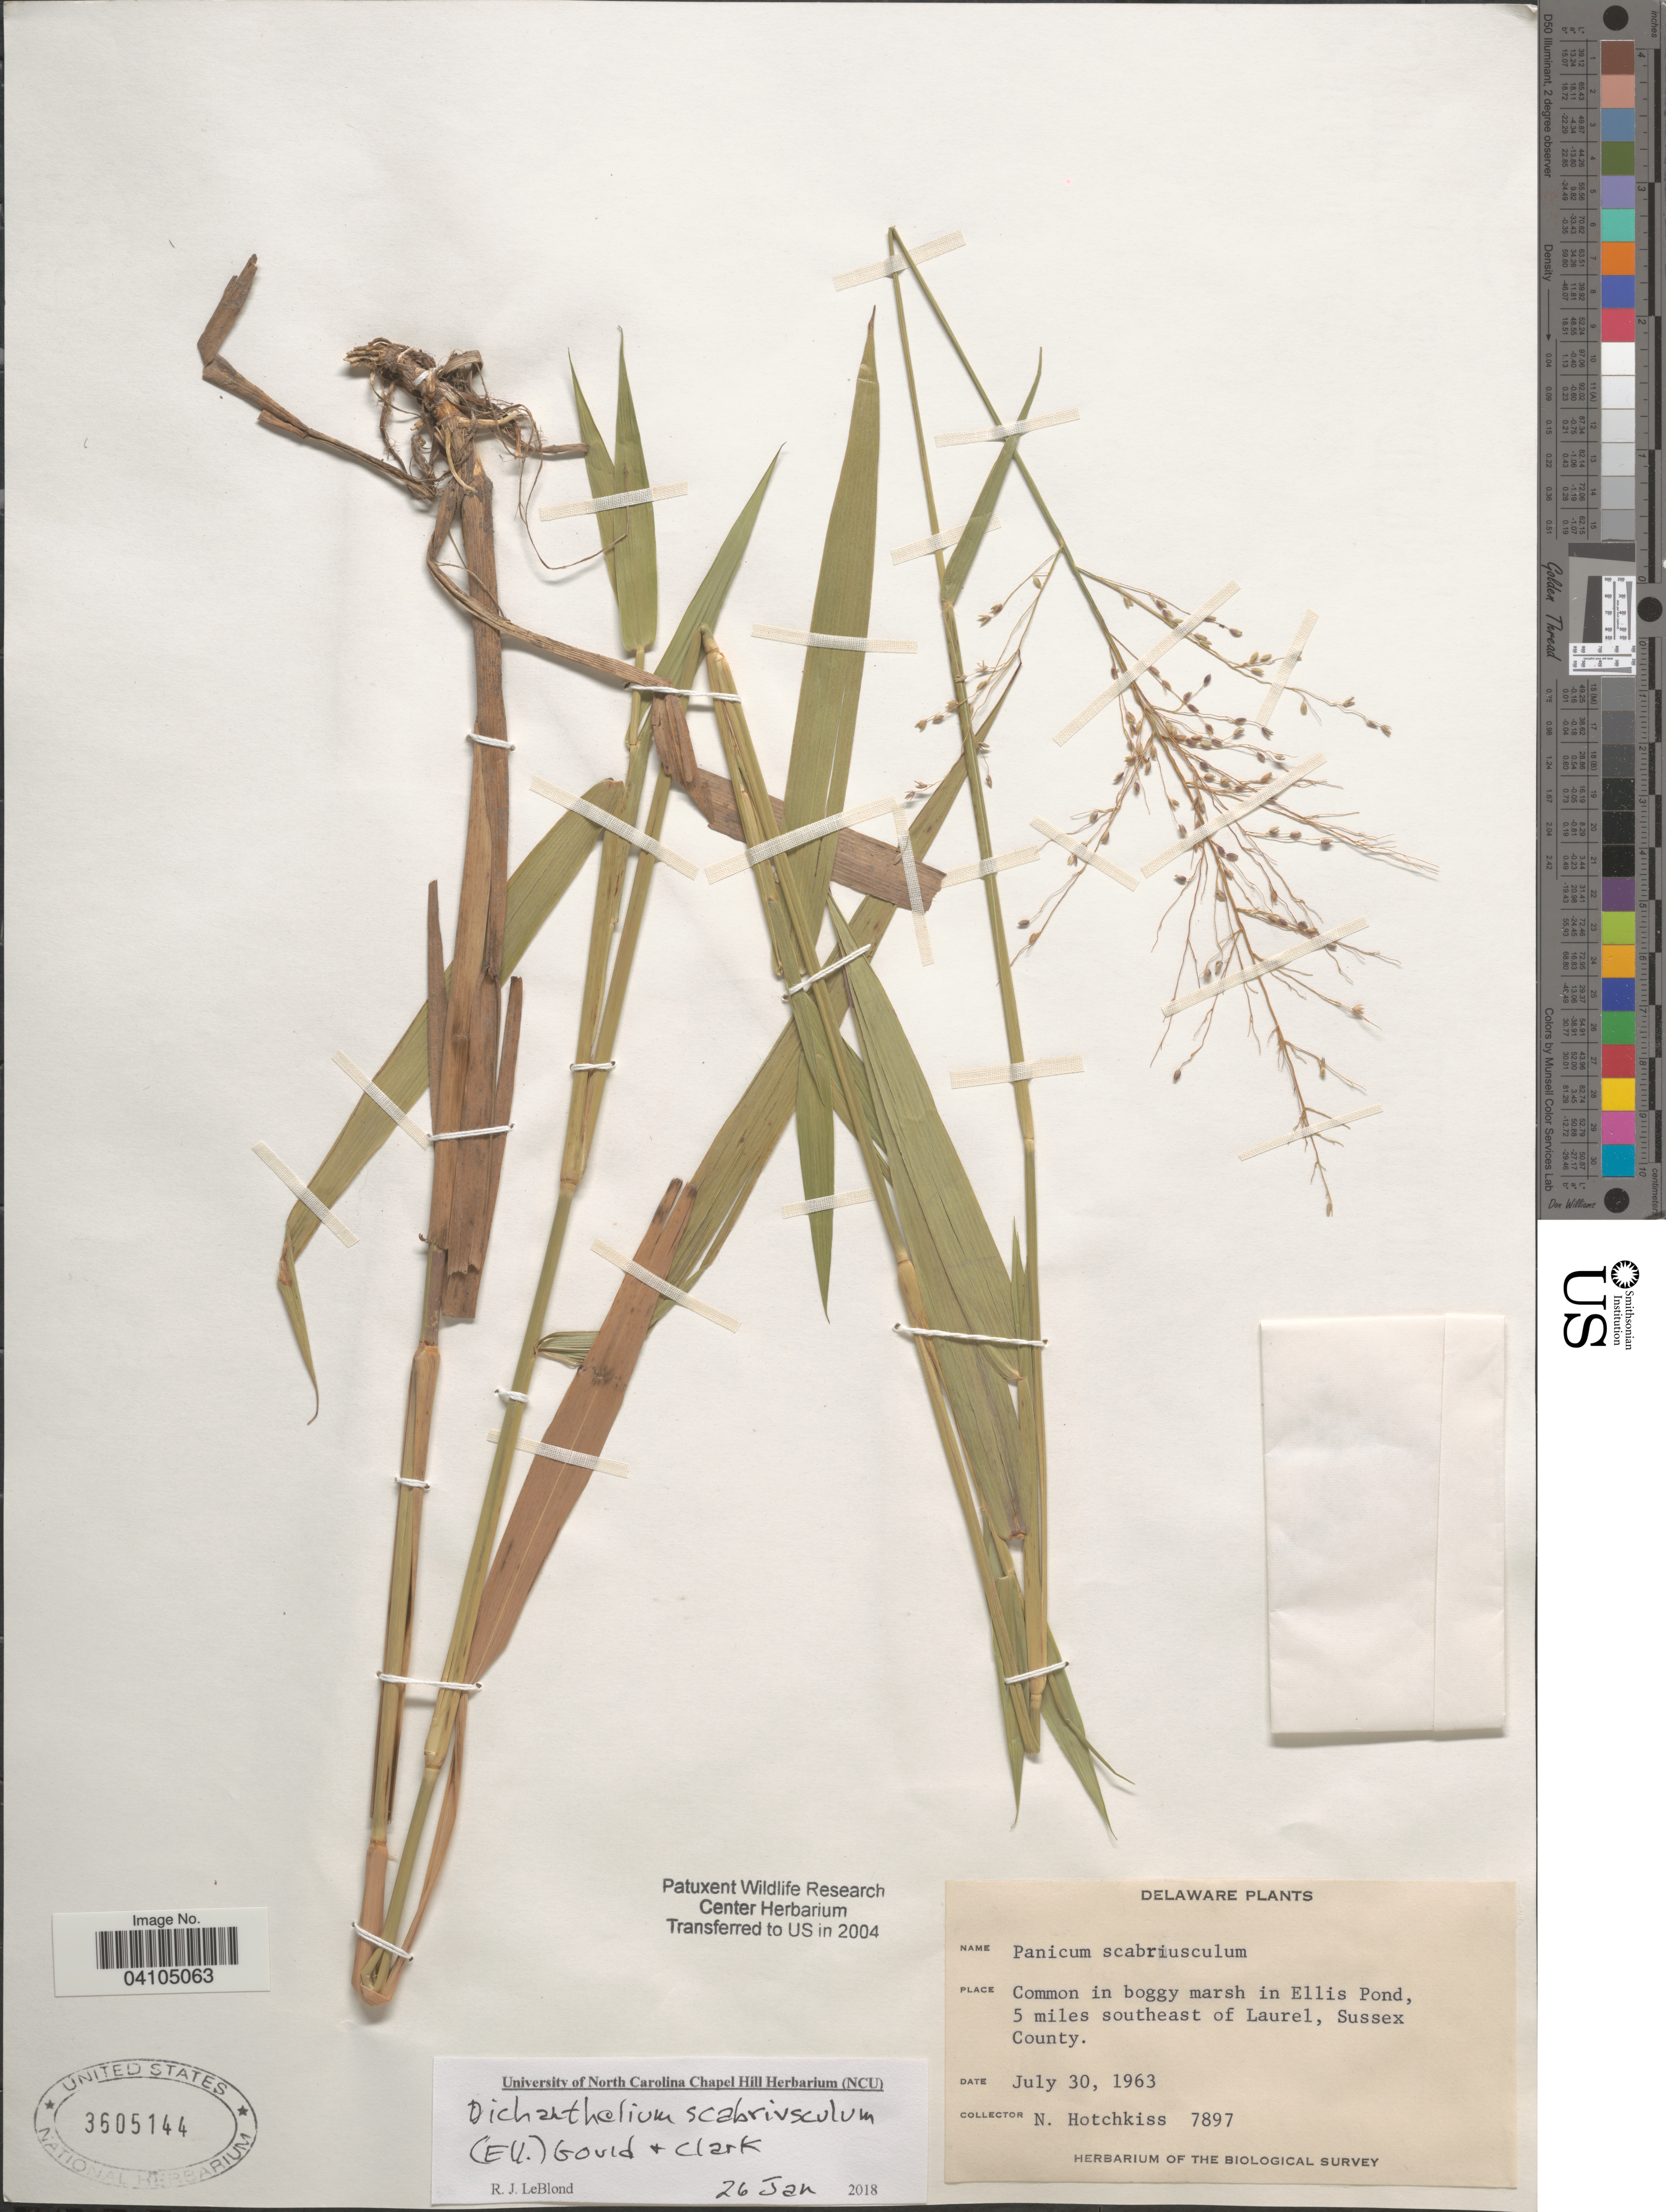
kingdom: Plantae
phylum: Tracheophyta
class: Liliopsida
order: Poales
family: Poaceae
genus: Dichanthelium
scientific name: Dichanthelium scabriusculum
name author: (Elliott) Gould & C.A. Clark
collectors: N. Hotchkiss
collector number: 7897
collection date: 1963-07-30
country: United States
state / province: Delaware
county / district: Sussex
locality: In Ellis Pond, 5 miles southeast of Laurel, Sussex County. The Biological Survey.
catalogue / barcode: US 3605144